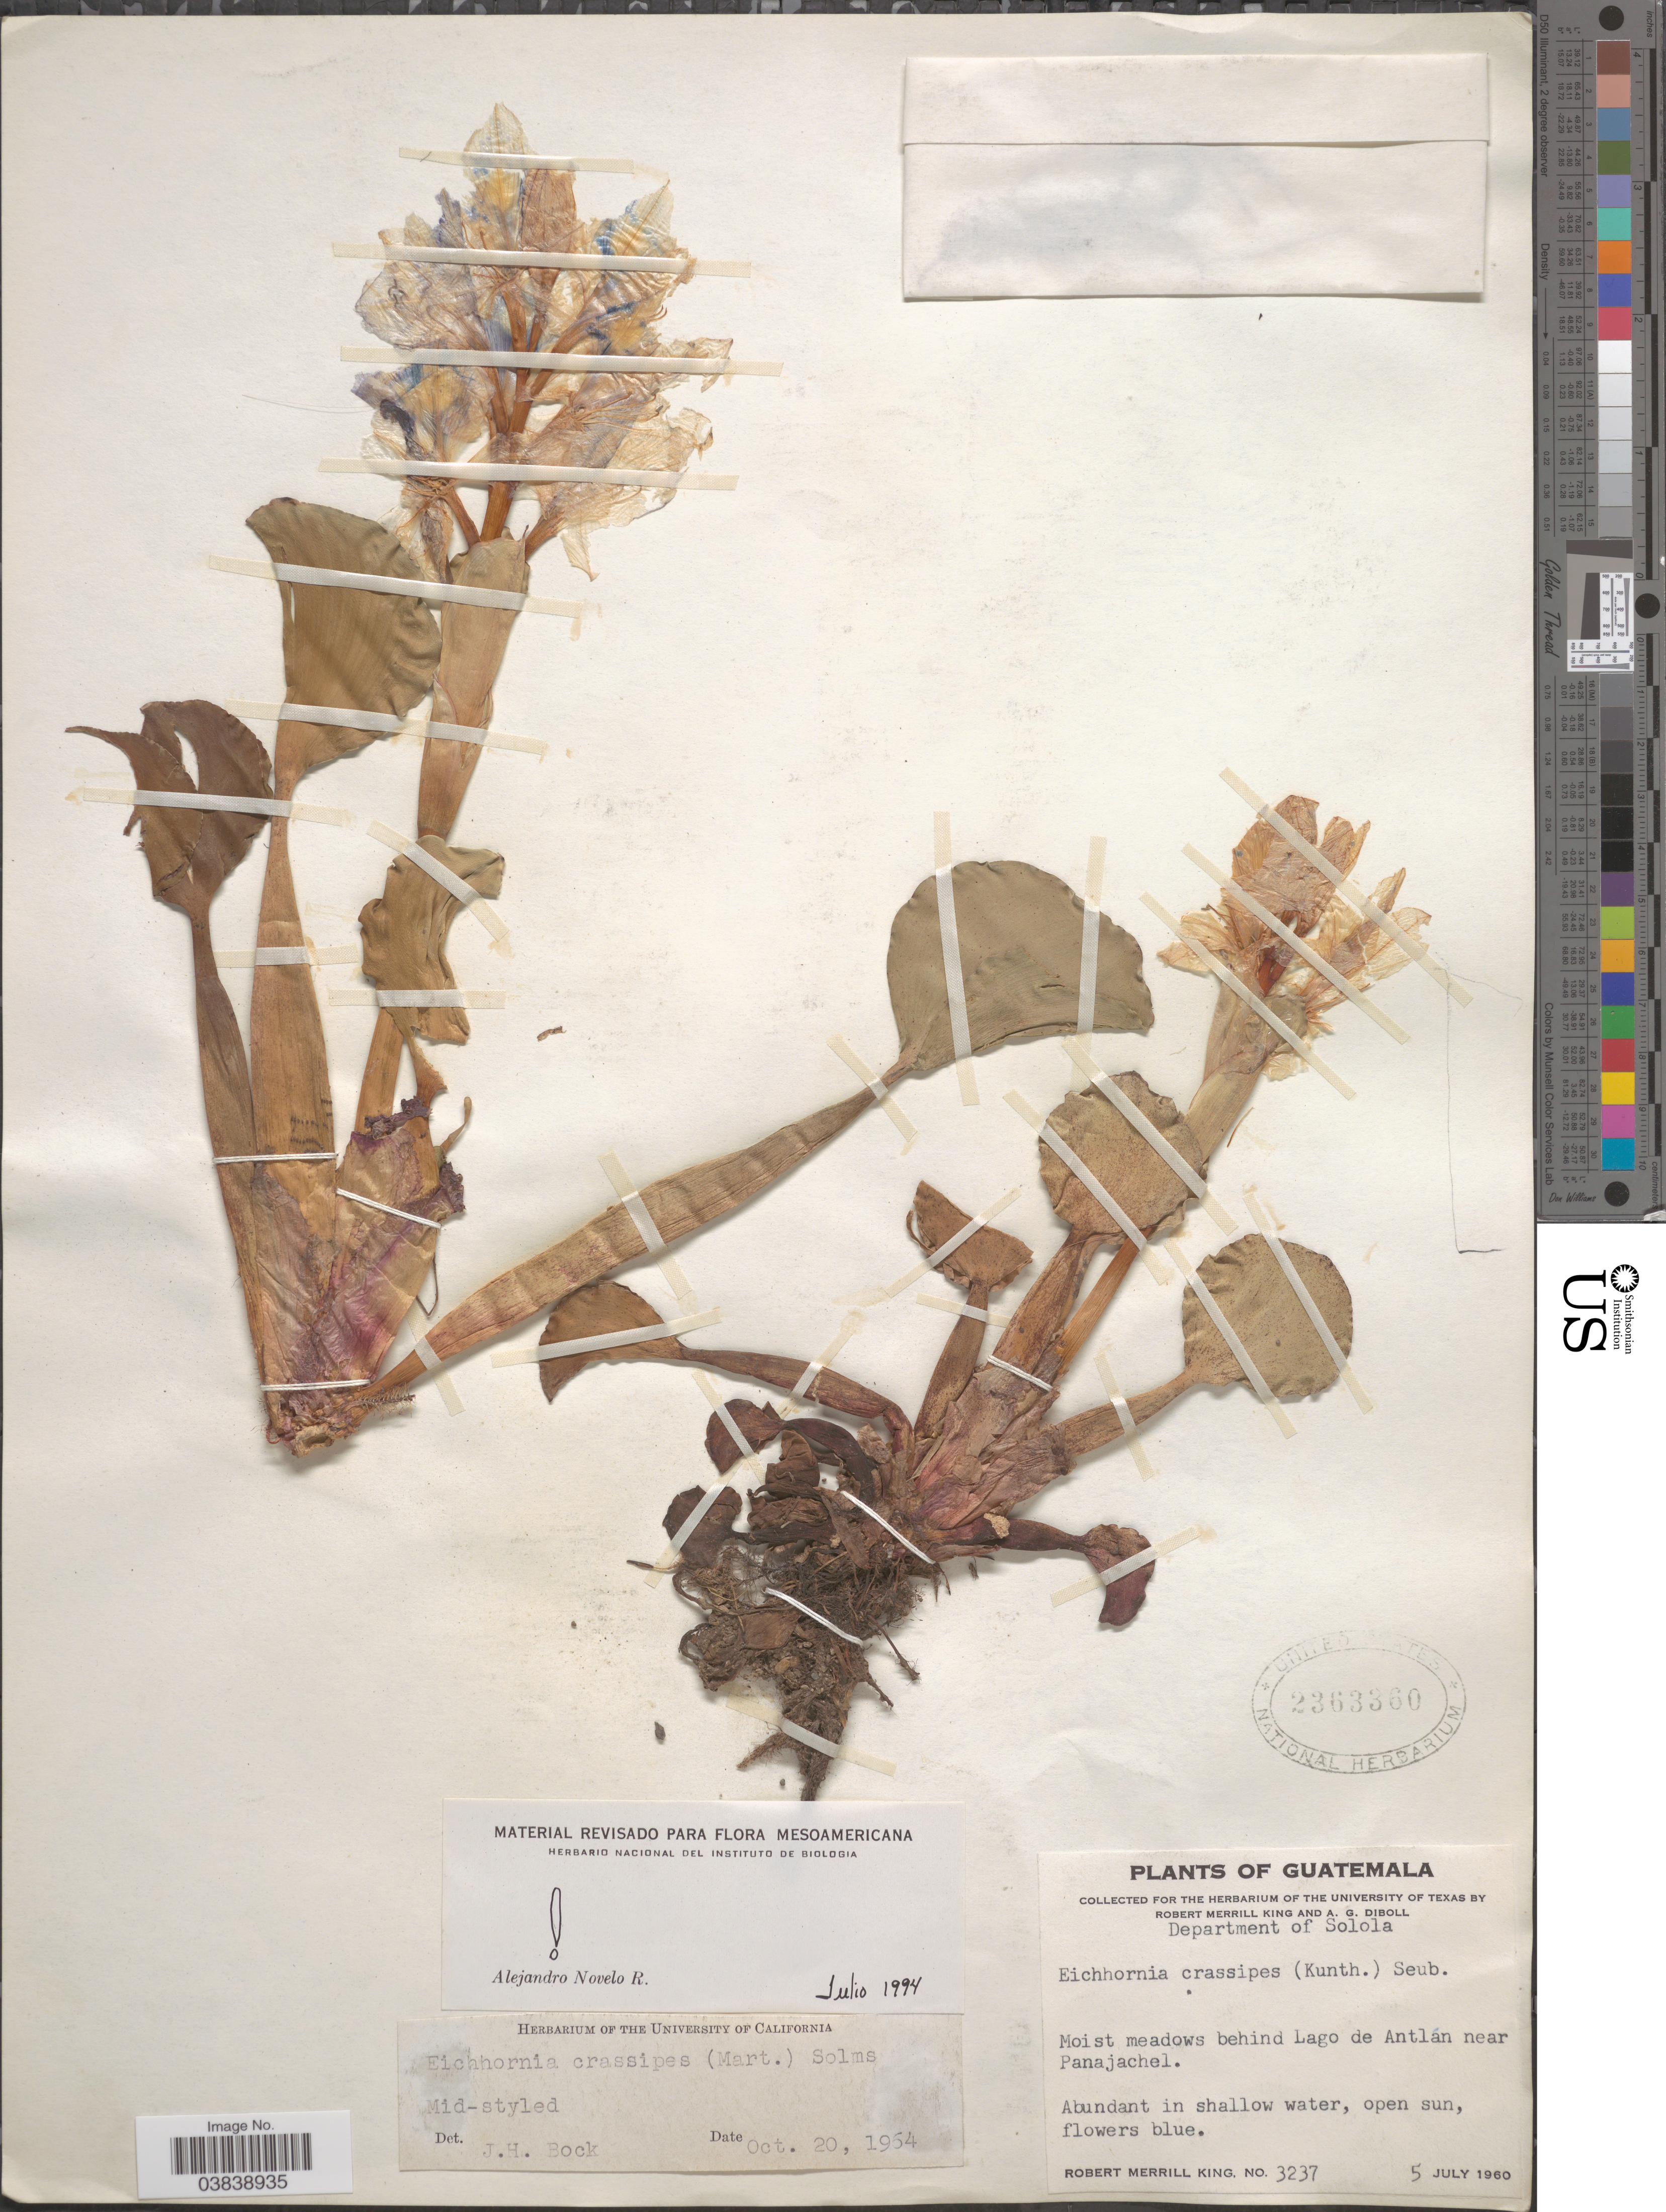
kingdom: Plantae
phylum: Tracheophyta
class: Liliopsida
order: Commelinales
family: Pontederiaceae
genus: Eichhornia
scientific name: Eichhornia crassipes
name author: (Mart.) Solms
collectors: R. M. King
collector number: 3237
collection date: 1960-07-05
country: Guatemala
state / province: Solola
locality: Department of Solola. Behind Lago de Antlán near Panajachel.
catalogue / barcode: US 2363360